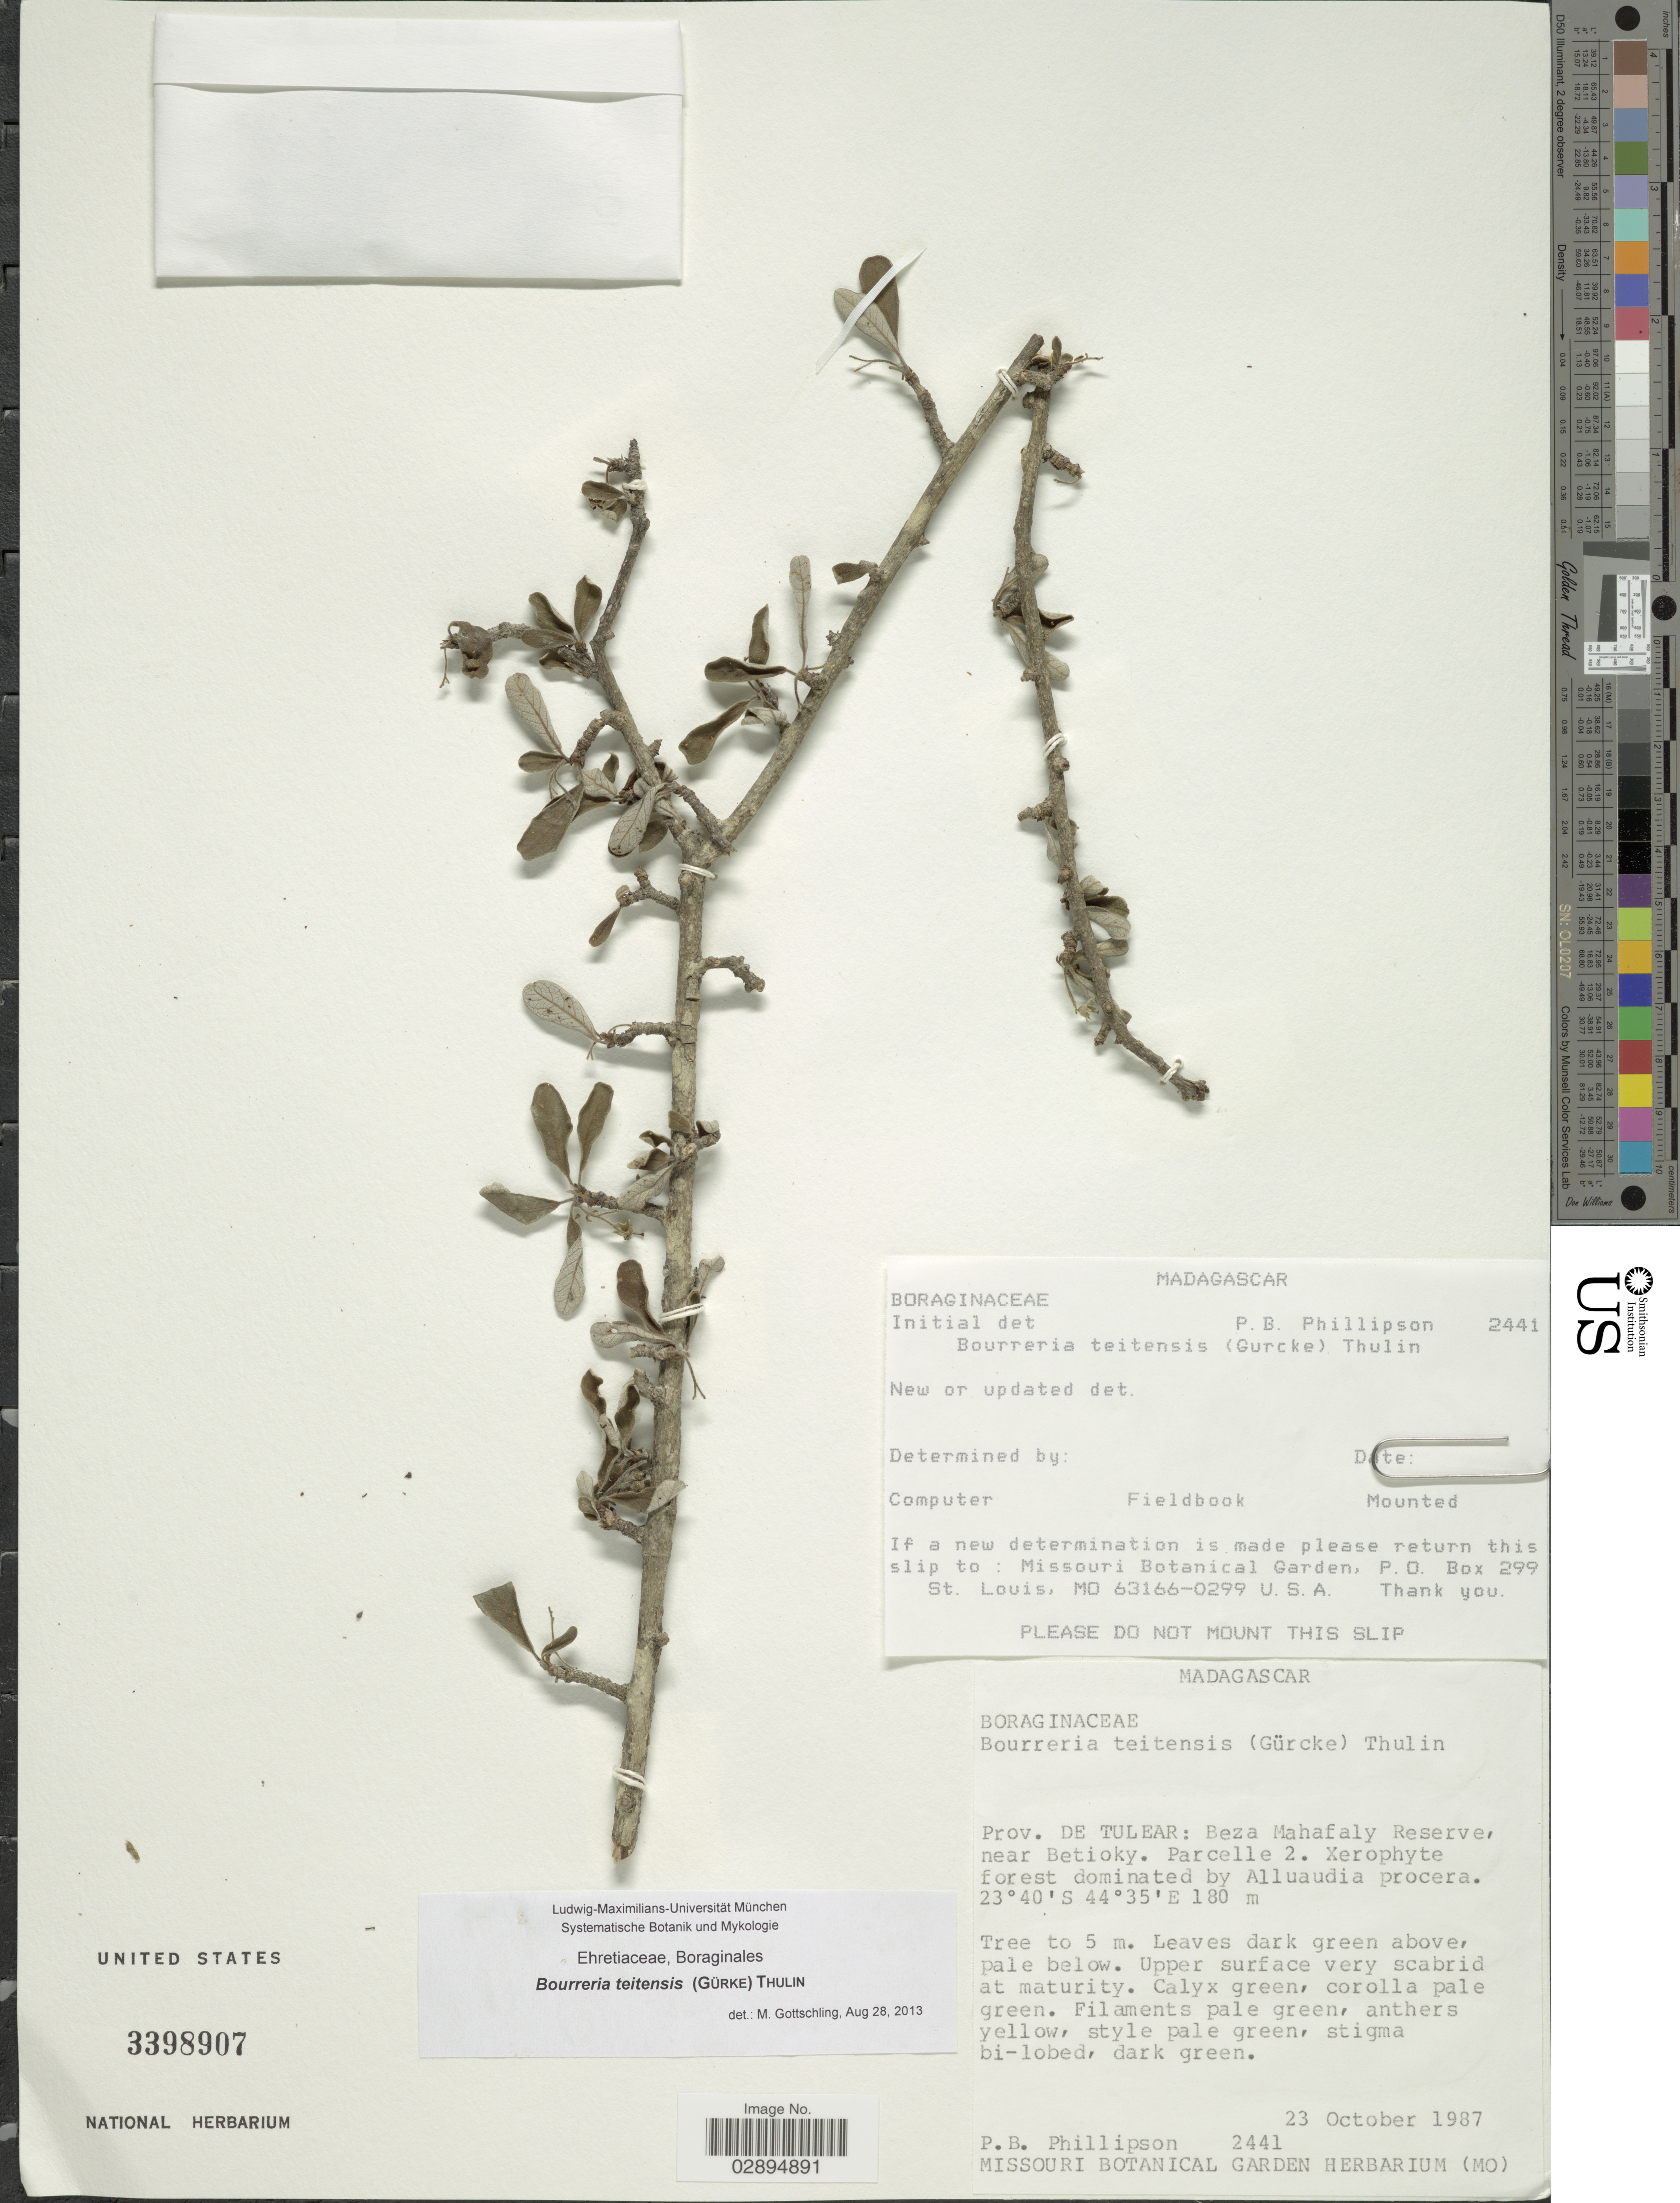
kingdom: Plantae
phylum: Tracheophyta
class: Magnoliopsida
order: Boraginales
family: Ehretiaceae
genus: Bourreria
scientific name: Bourreria teitensis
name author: (Gürke) Thulin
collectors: P. B. Phillipson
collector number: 2441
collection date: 1987-10-23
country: Madagascar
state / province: Atsimo-Andrefana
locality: Prov. de Tulear: Beza Mahafaly Reserve, near Betioky. Parcelle 2.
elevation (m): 180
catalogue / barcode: US 3398907